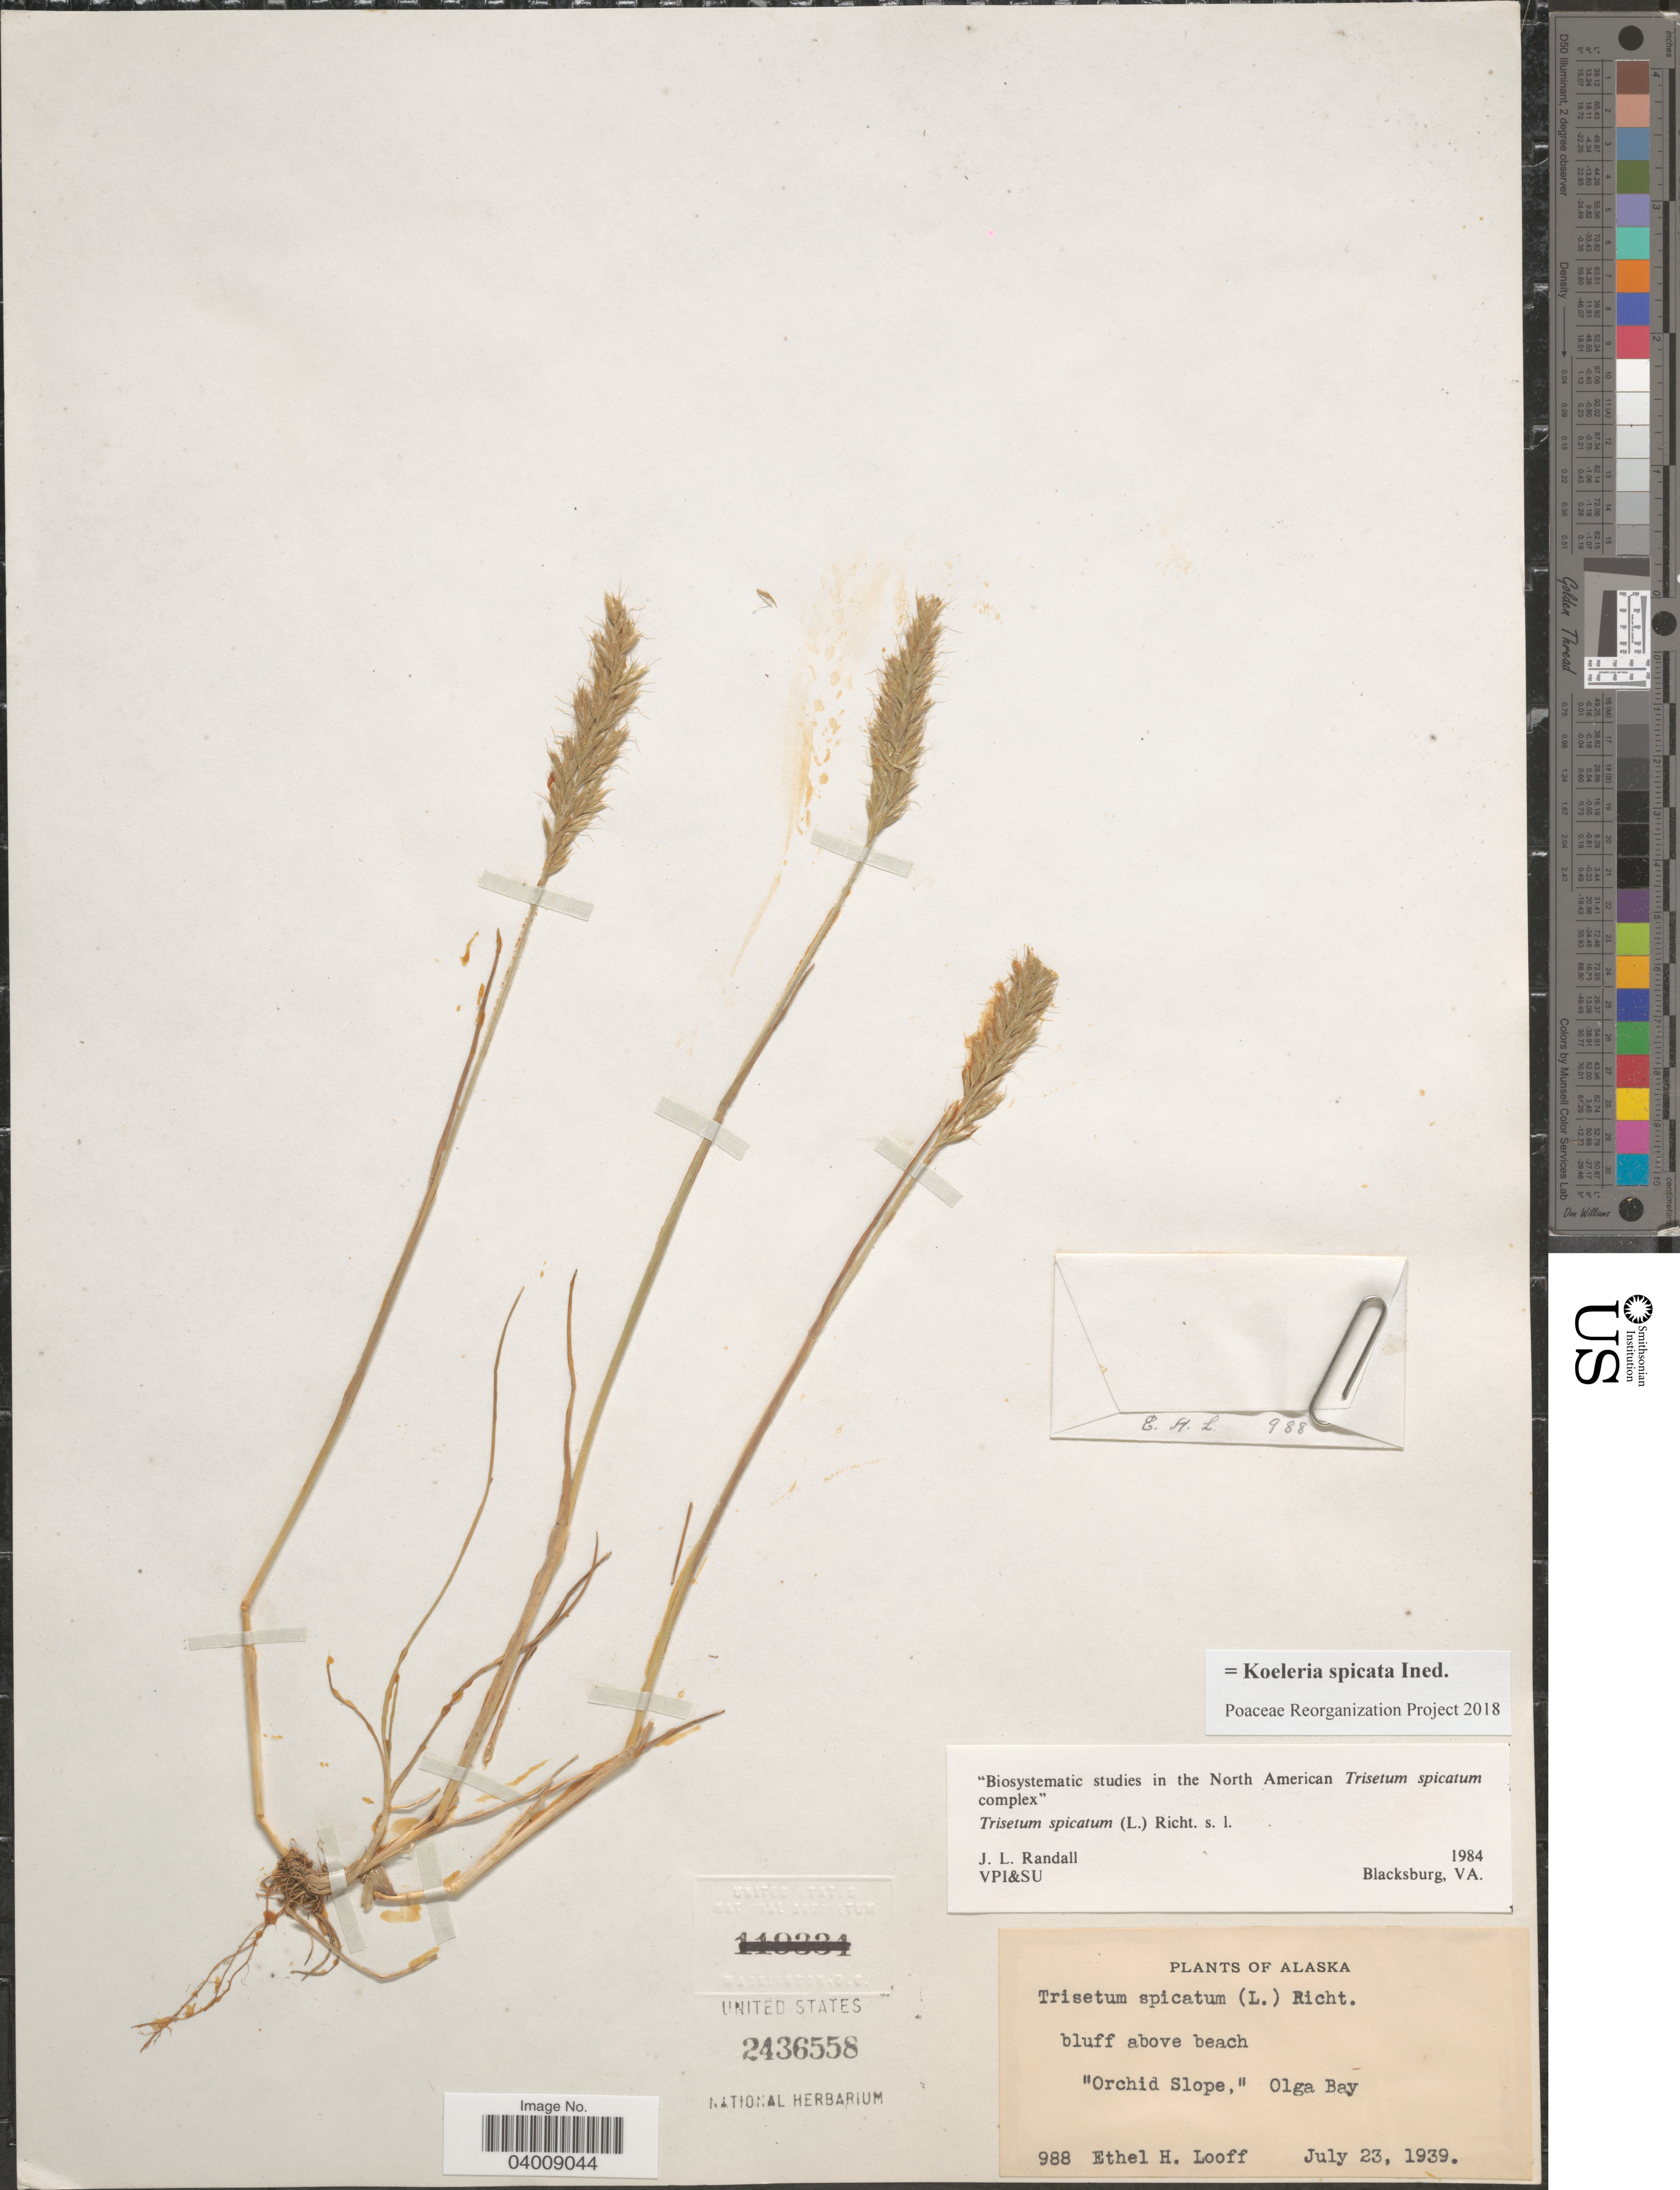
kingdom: Plantae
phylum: Tracheophyta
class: Liliopsida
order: Poales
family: Poaceae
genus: Koeleria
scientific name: Koeleria spicata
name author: (L.) Barberá et al.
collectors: E. Looff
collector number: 988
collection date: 1939-07-23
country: United States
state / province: Alaska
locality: Bluff above beach "Orchid Slope." Olga Bay.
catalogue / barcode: US 2436558